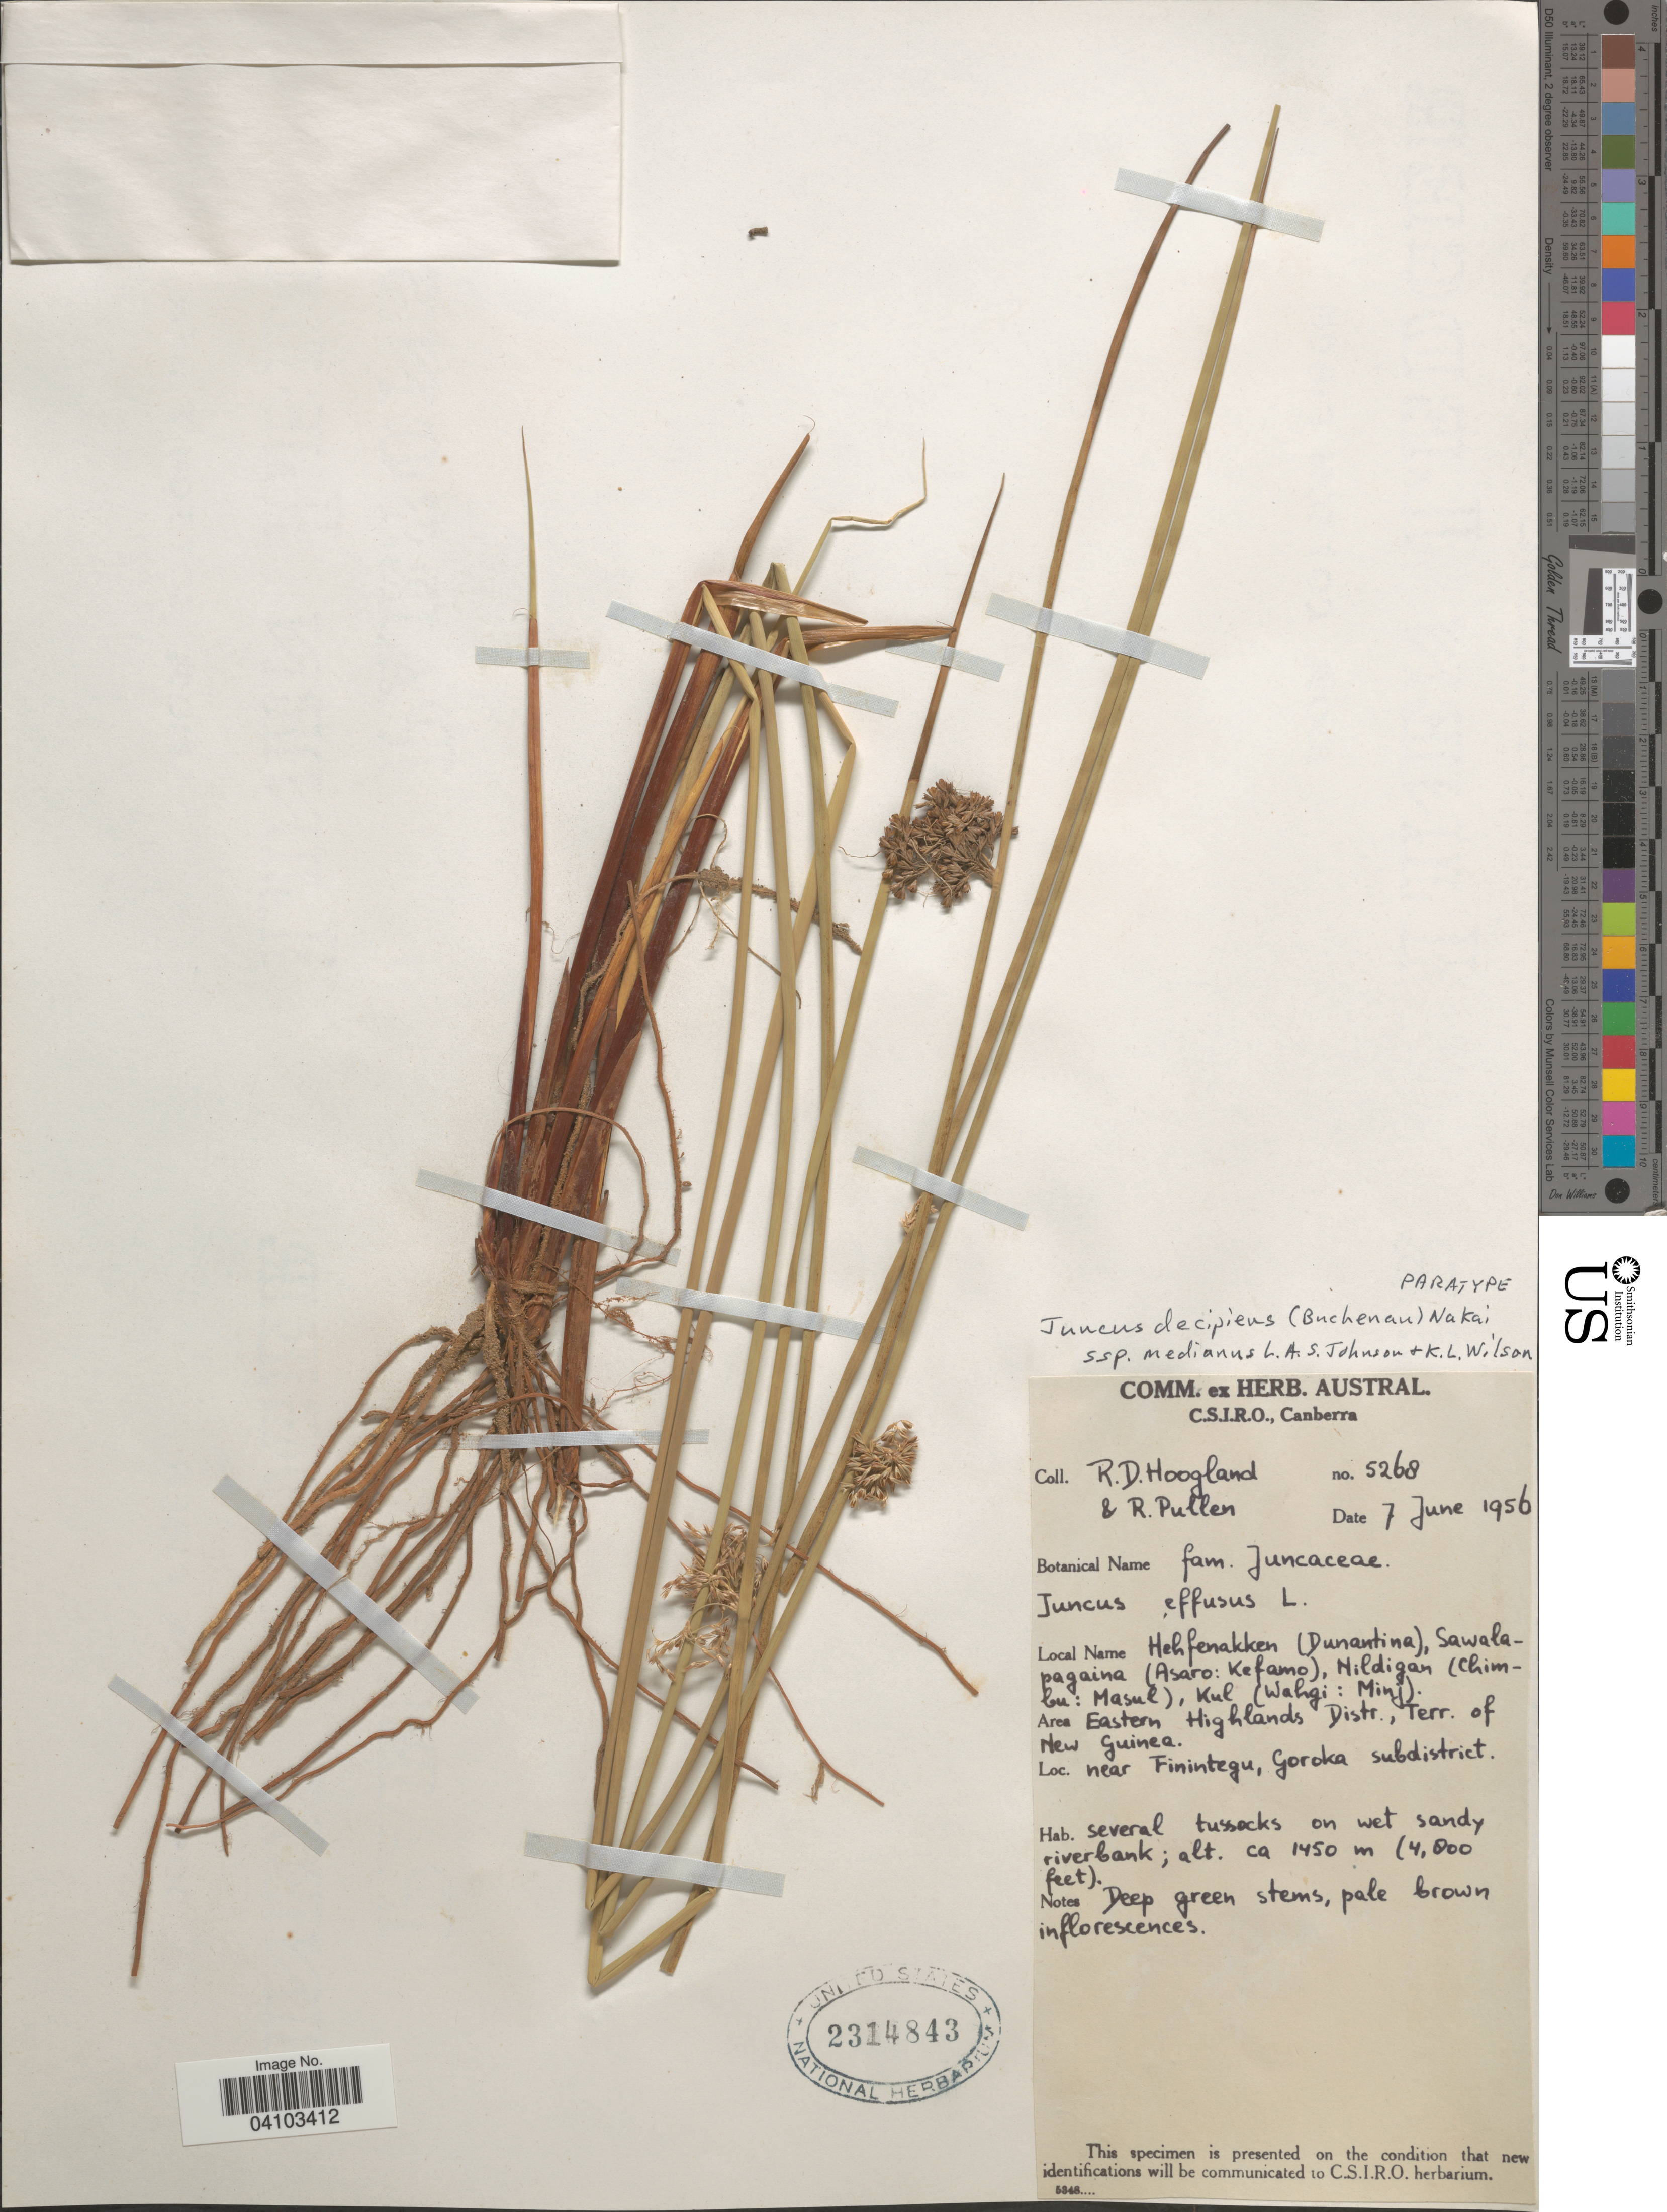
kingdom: Plantae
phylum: Tracheophyta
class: Liliopsida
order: Poales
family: Juncaceae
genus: Juncus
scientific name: Juncus decipiens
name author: (Buchenau) Nakai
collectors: R. D. Hoogland & R. Pullen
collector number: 5268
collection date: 1956-06-07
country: Papua New Guinea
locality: Area Eastern Highlands Distr., Terr. of New Guinea. Near Finintegu, Goroka subdistrict.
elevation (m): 1450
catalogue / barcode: US 2314843